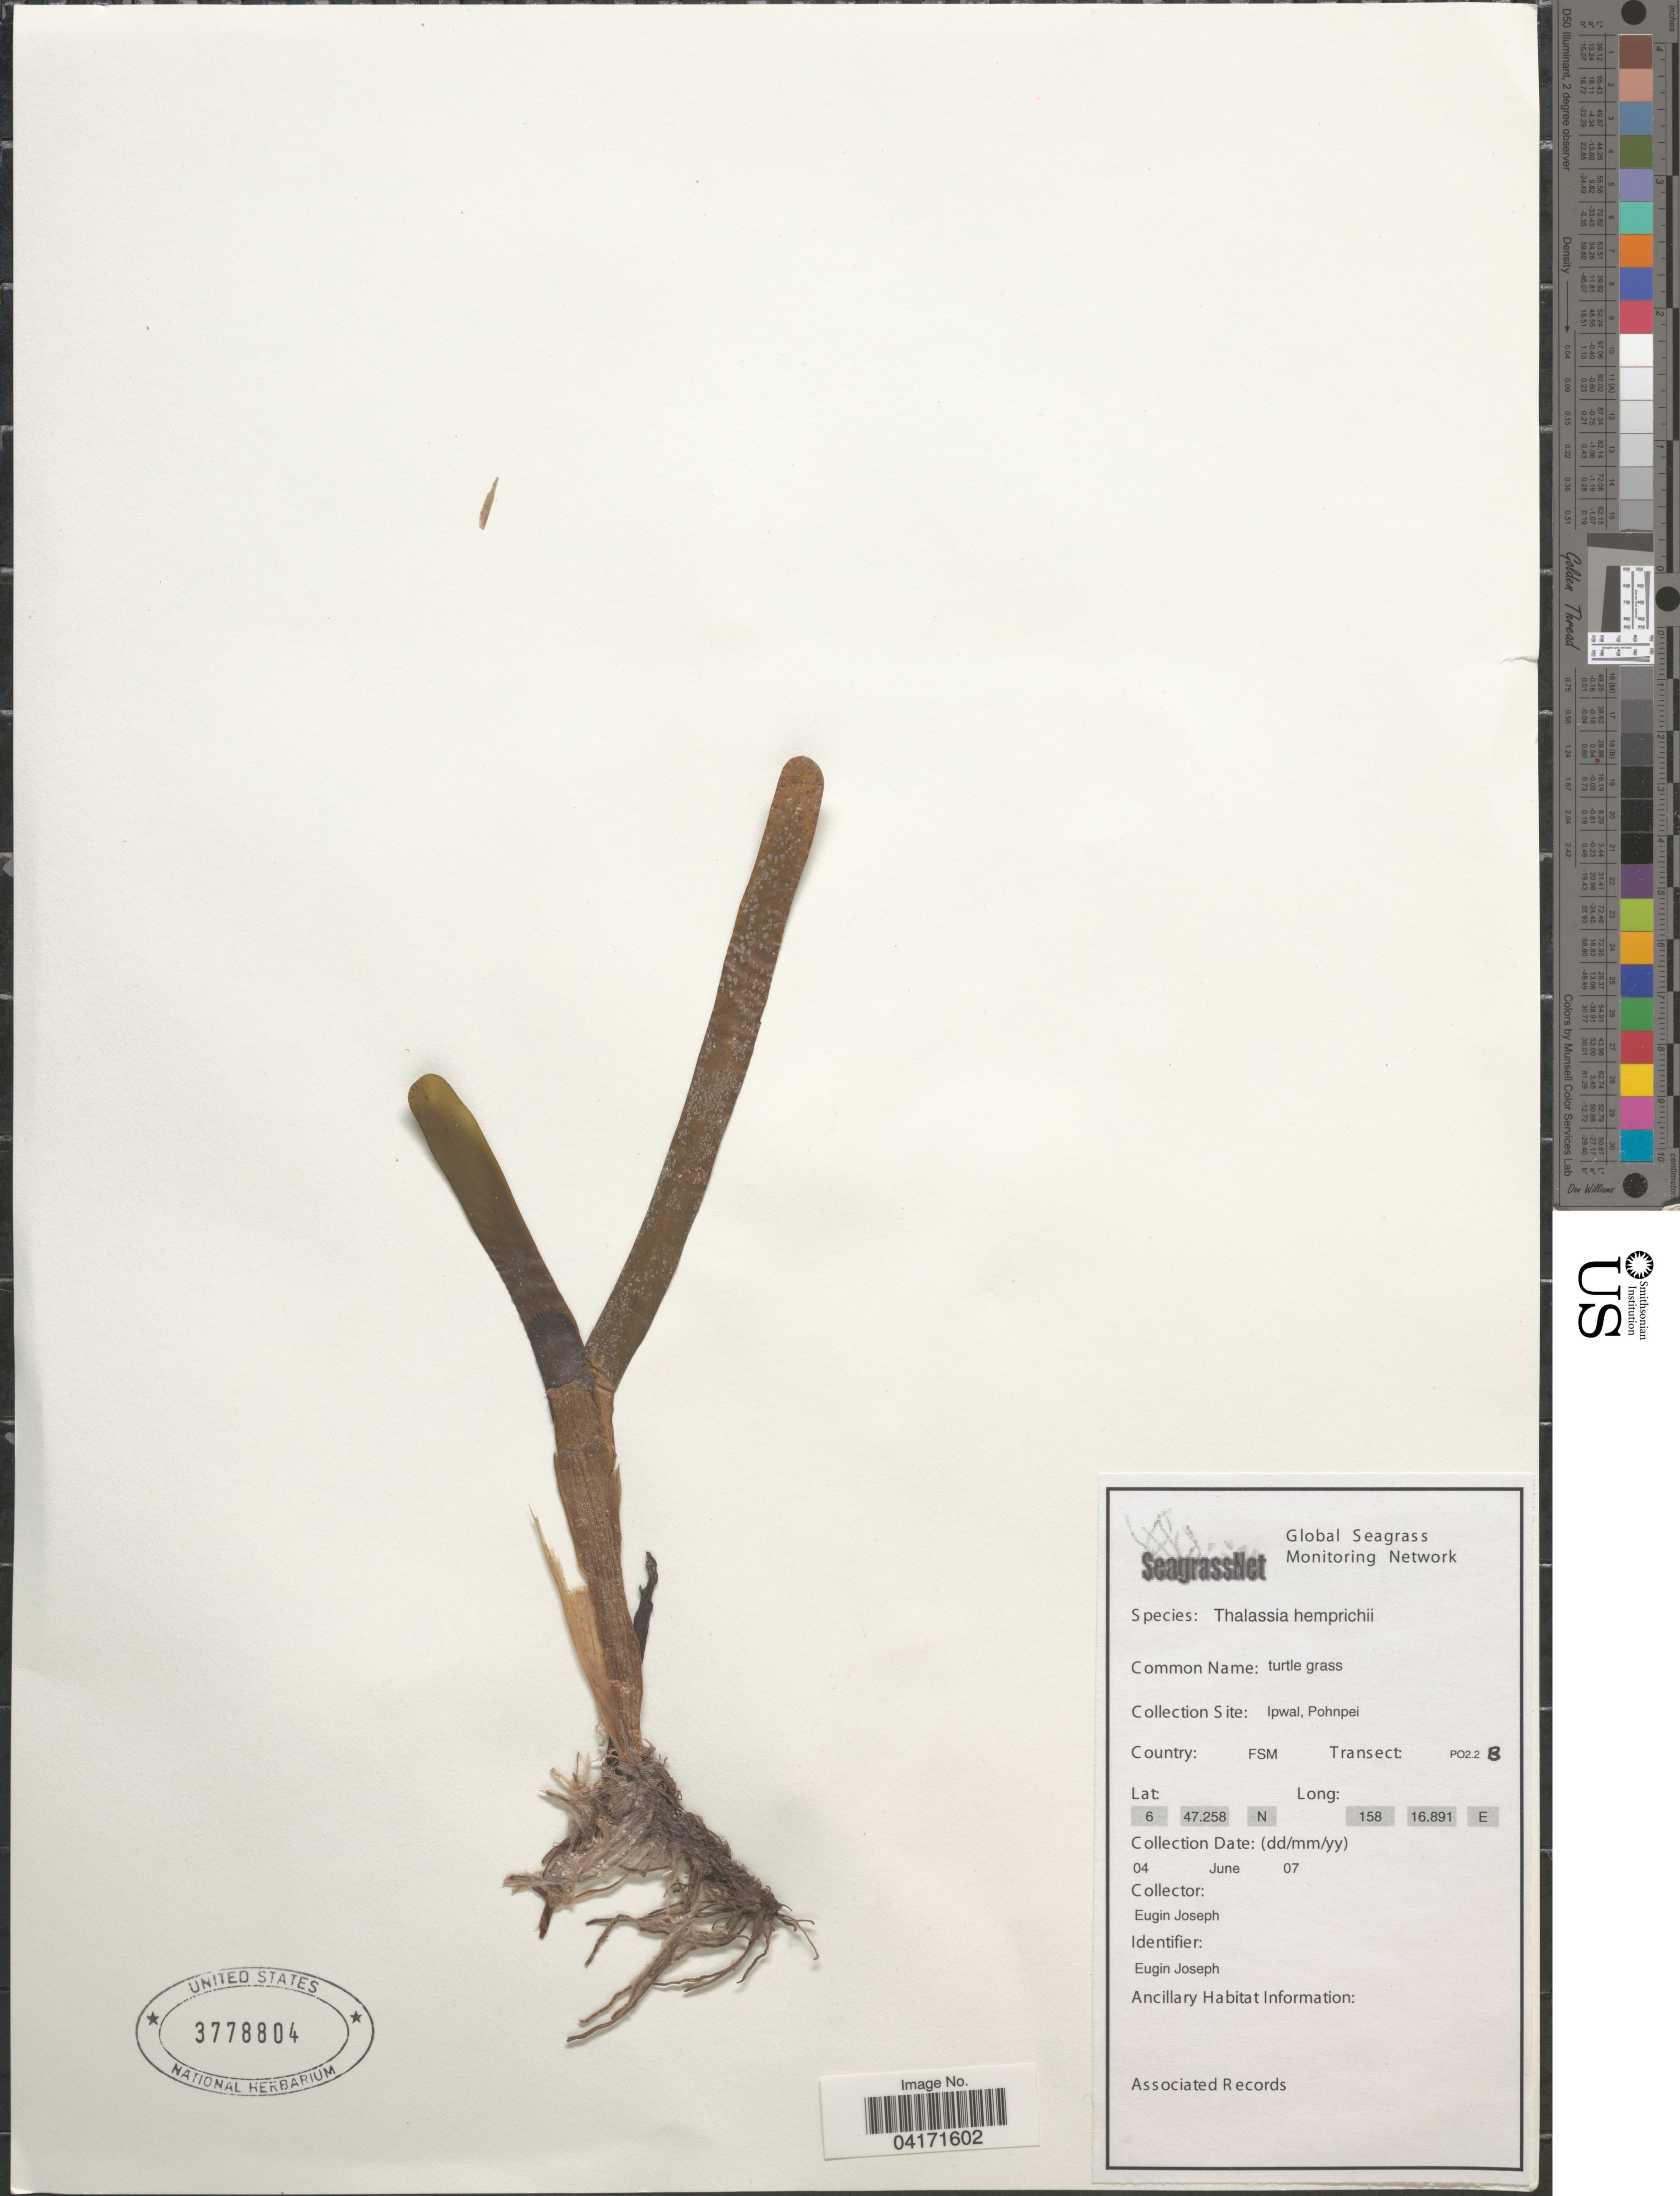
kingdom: Plantae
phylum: Tracheophyta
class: Liliopsida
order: Alismatales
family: Hydrocharitaceae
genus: Thalassia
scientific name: Thalassia hemprichii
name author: Asch.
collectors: E. Joseph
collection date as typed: Transcribed d/m/y: 4/6/7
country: Micronesia, Federated States of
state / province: Pohnpei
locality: Ipwal. Transect: PO2.2 B.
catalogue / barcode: US 3778804